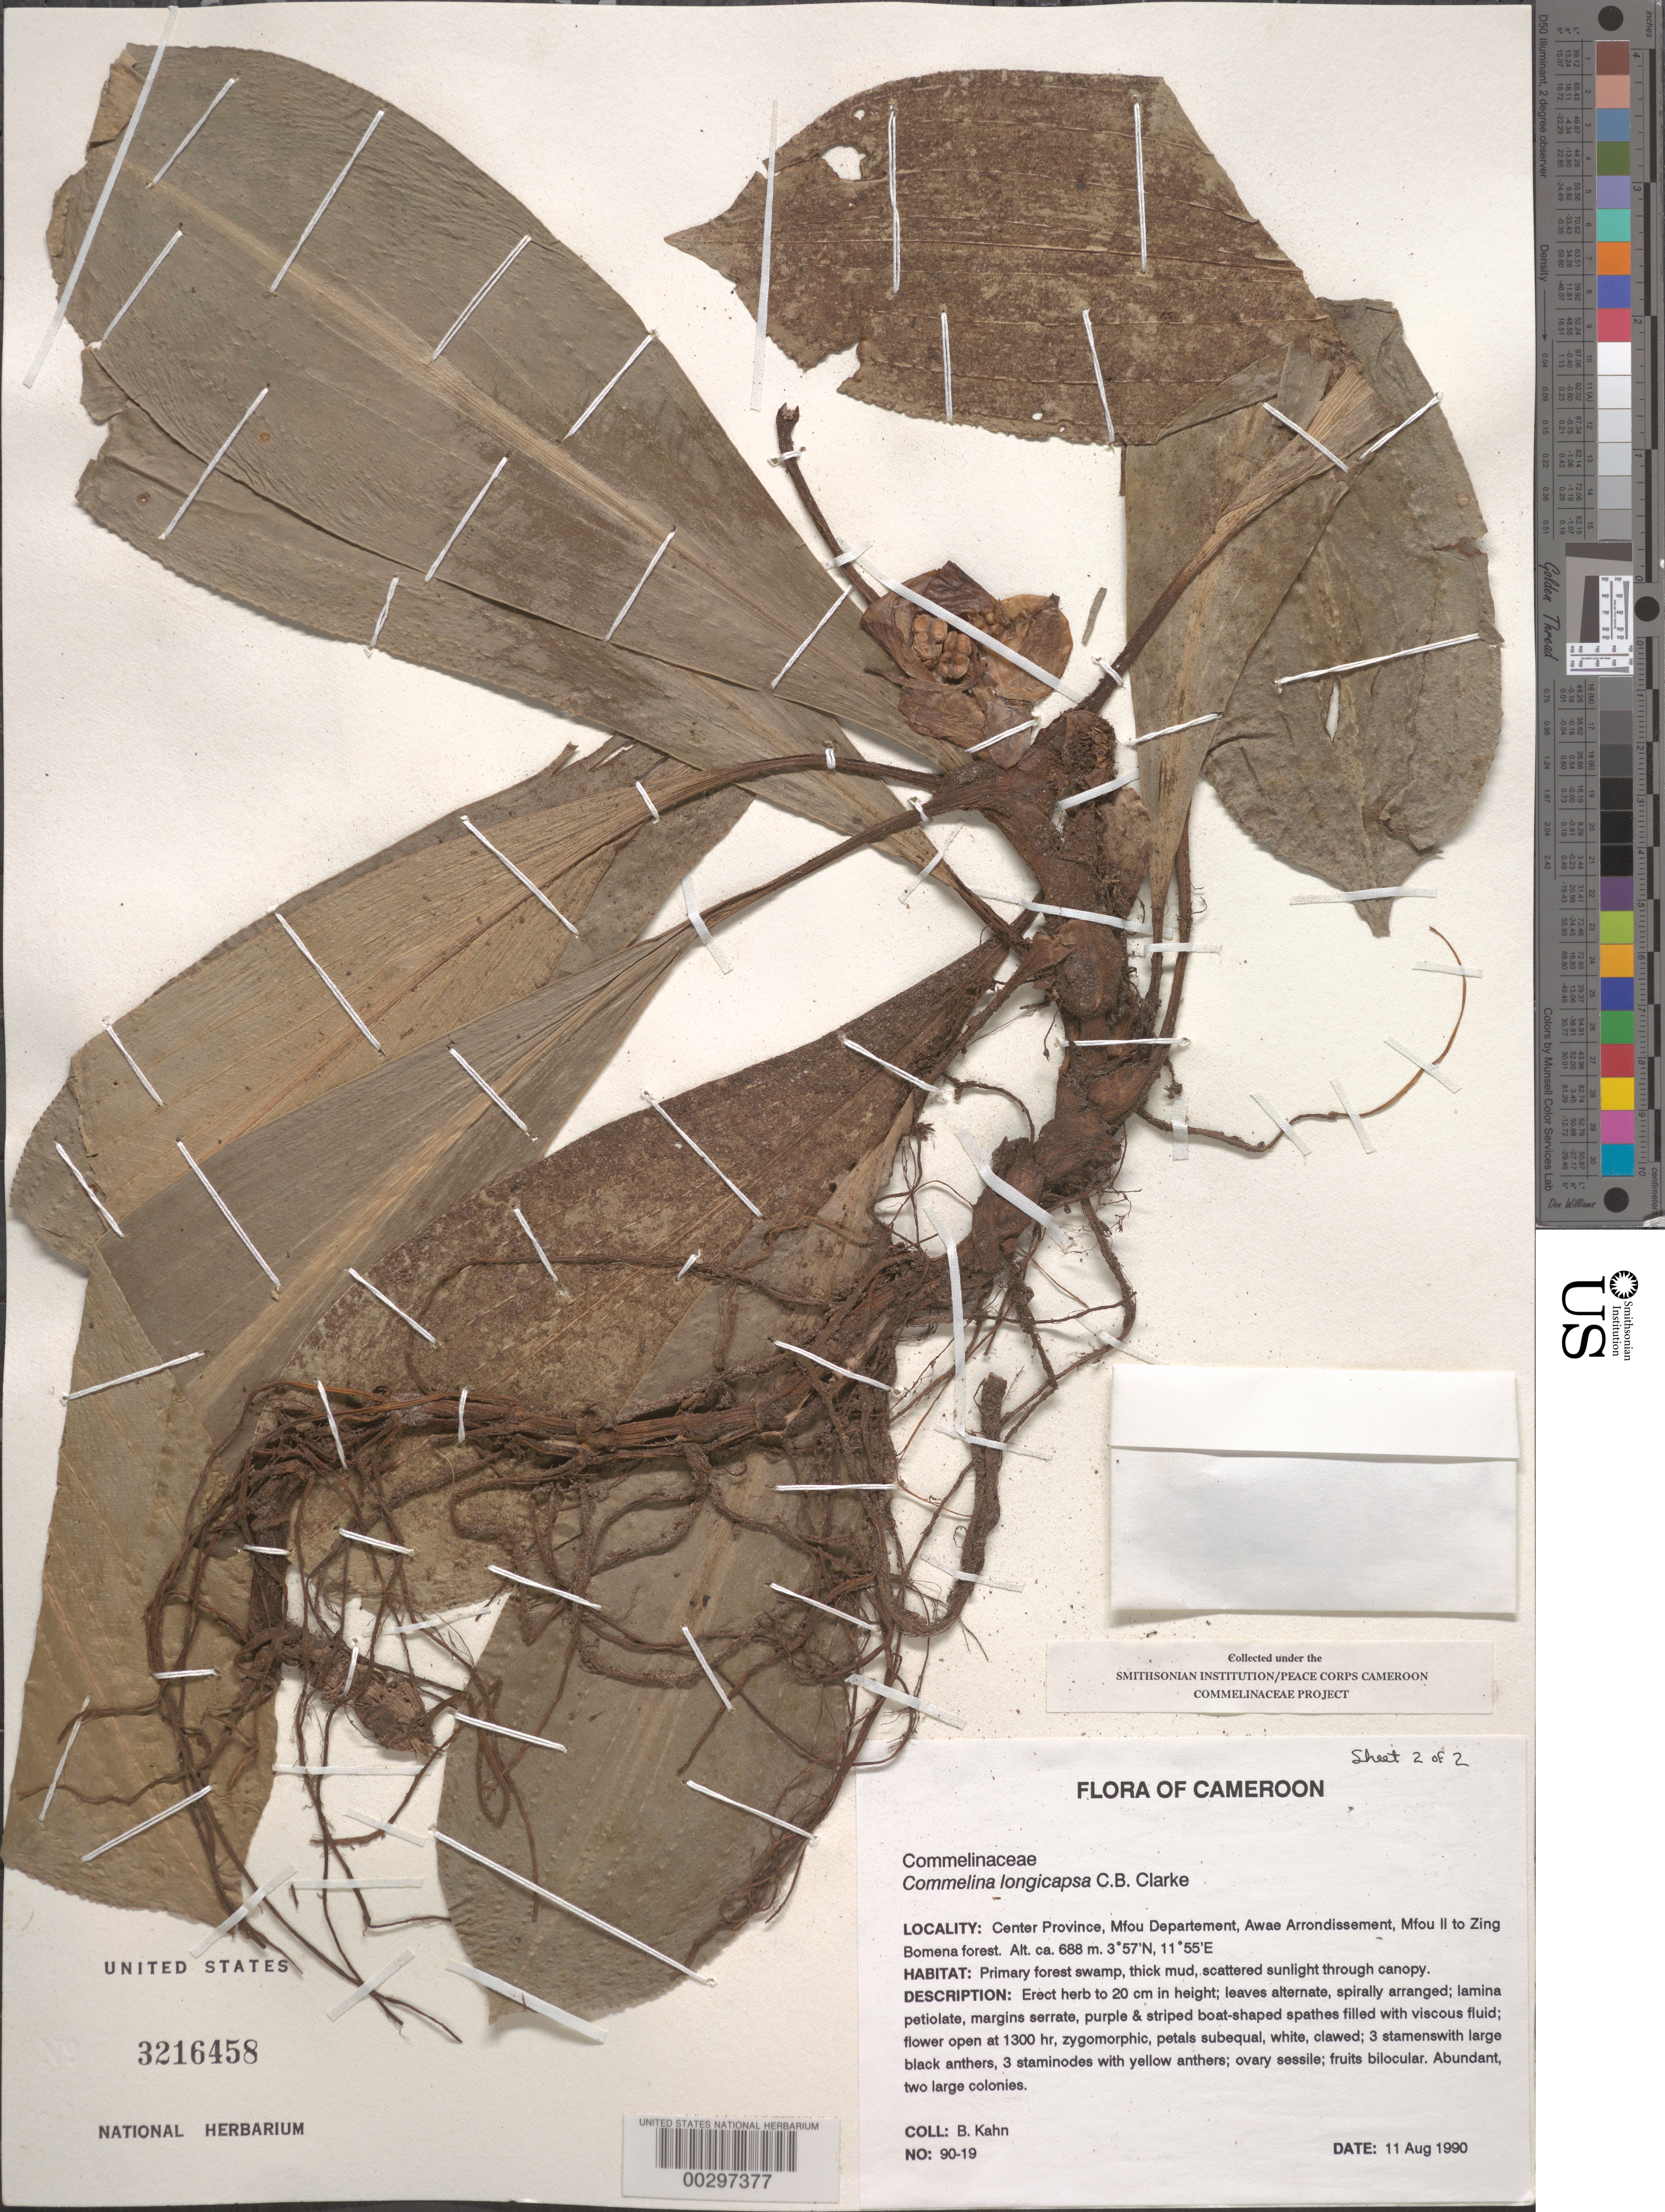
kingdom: Plantae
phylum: Tracheophyta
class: Liliopsida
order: Commelinales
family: Commelinaceae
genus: Commelina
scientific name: Commelina longicapsa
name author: C.B. Clarke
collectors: B. Kahn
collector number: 90-19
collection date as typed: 11 Aug 1990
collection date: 1990-08-11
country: Cameroon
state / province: Centre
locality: Mfou, awae arrondissement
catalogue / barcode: US 3216458